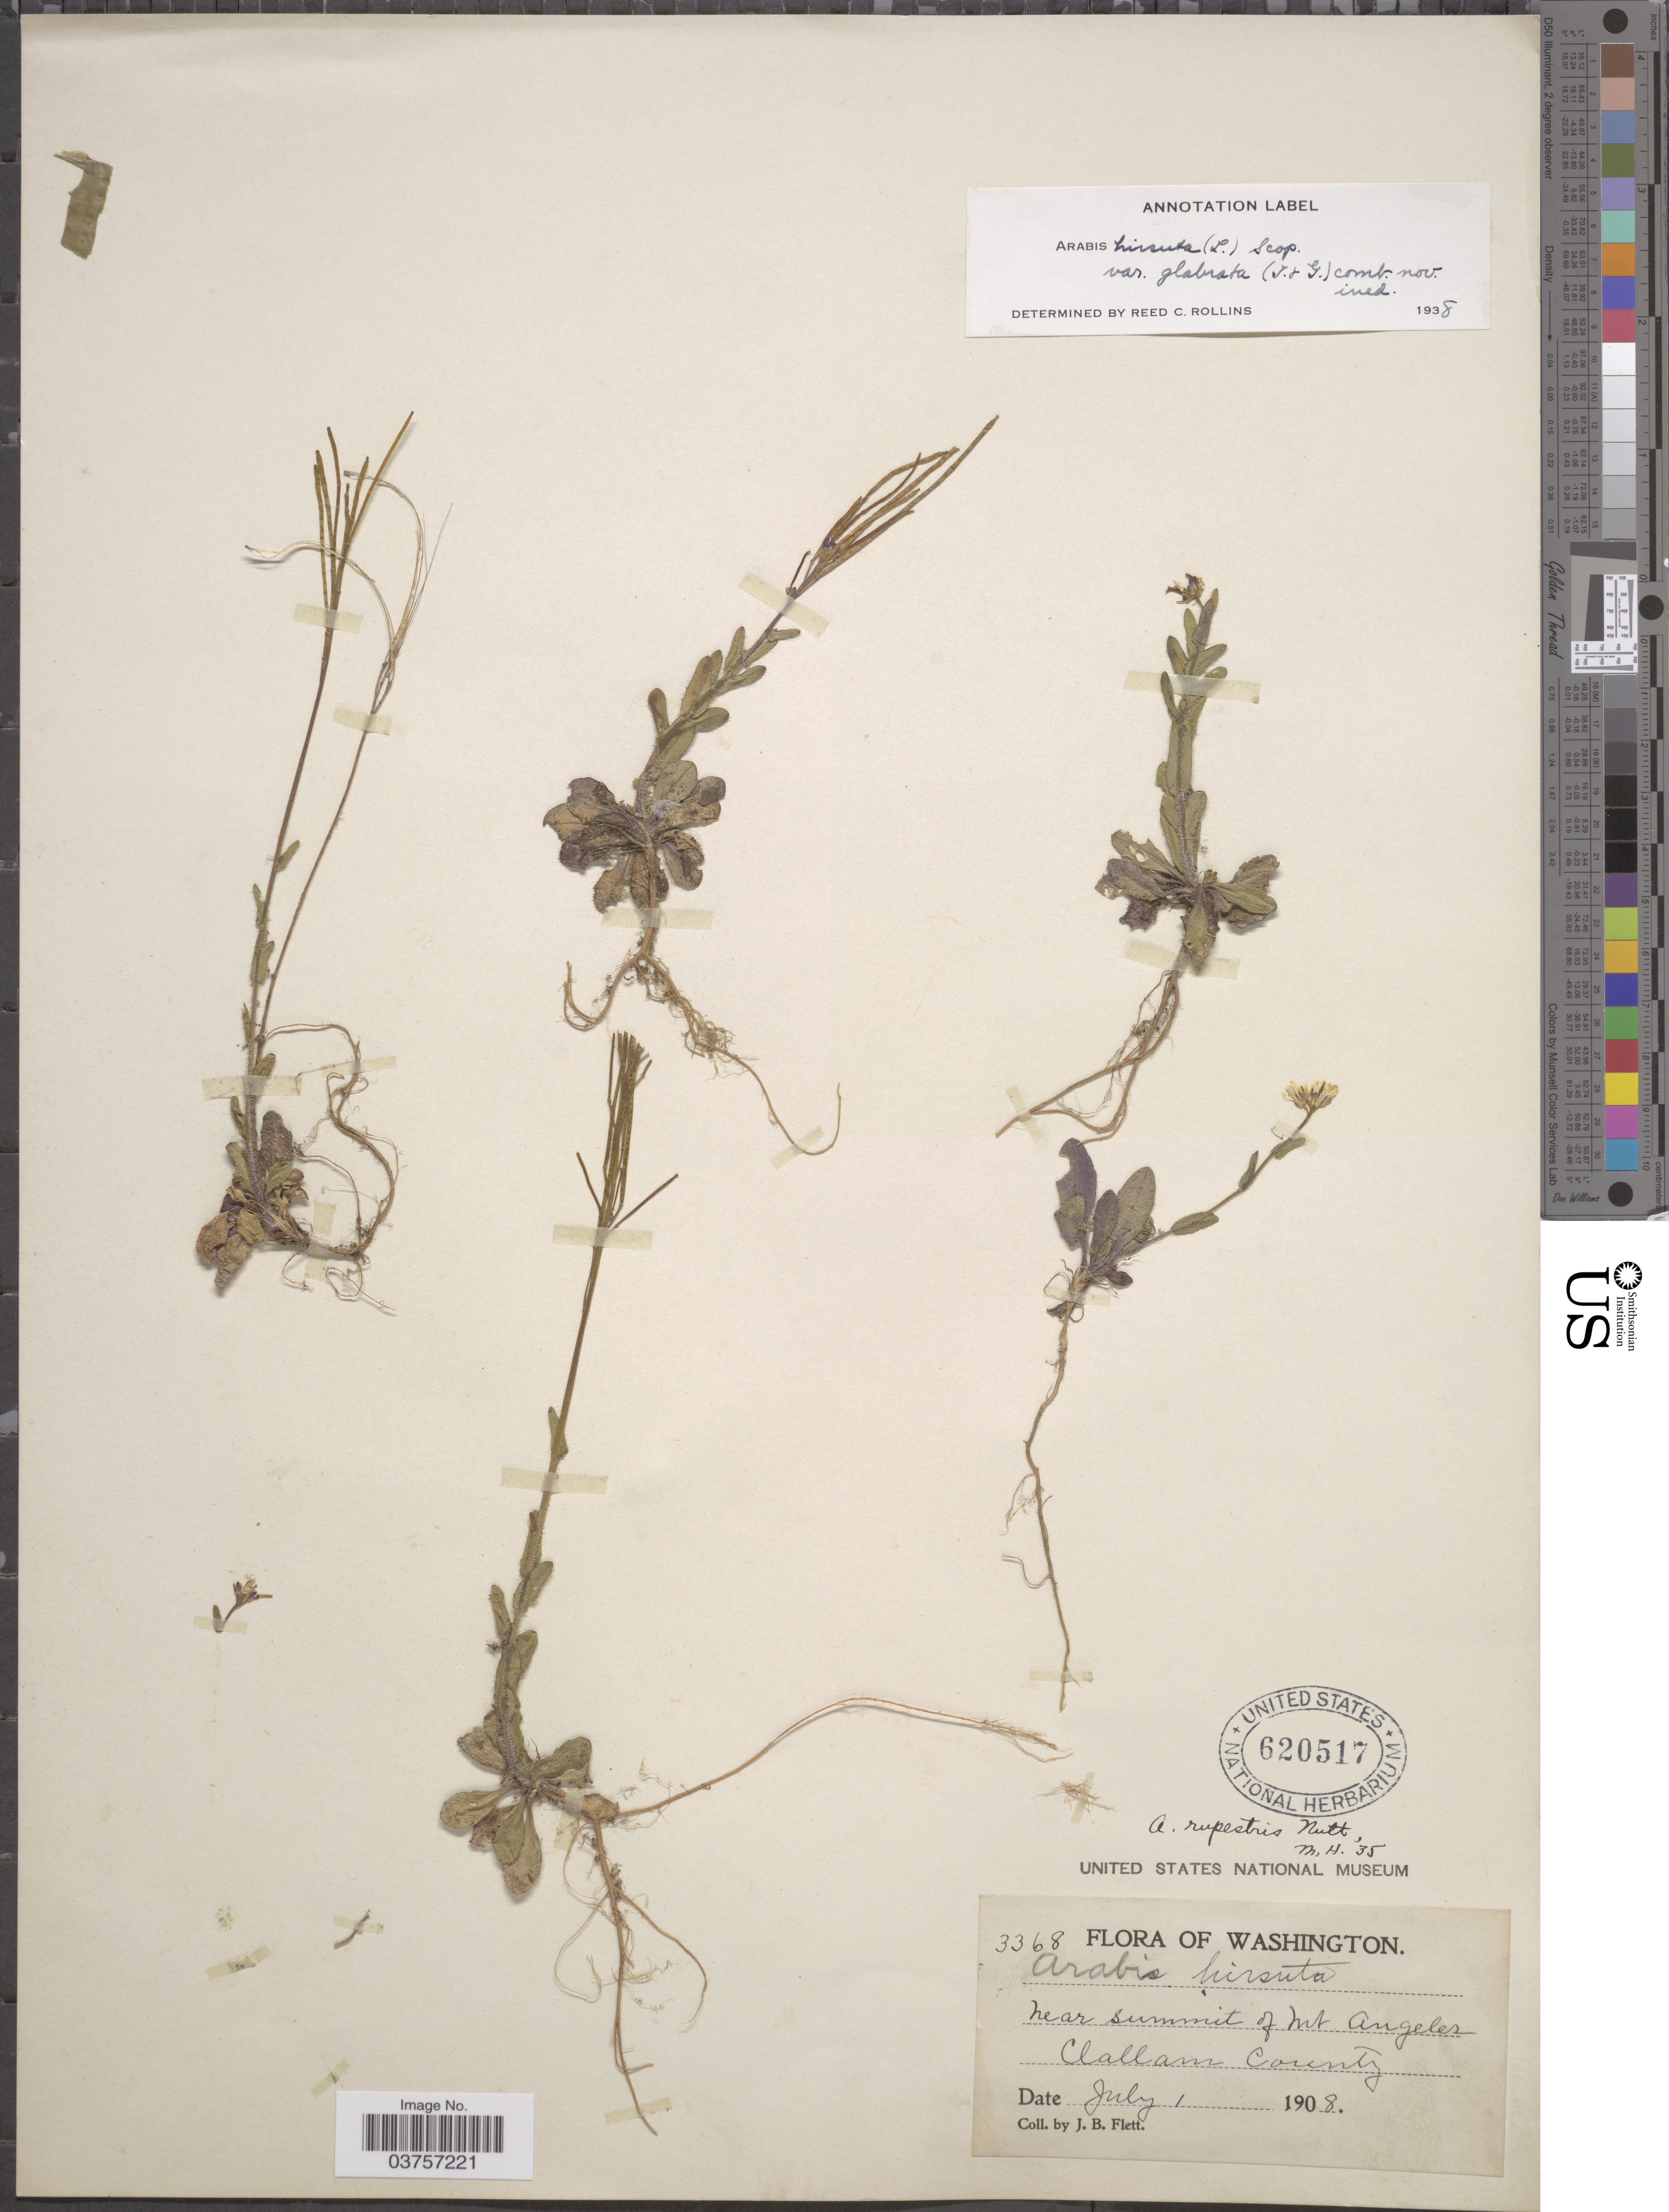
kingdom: Plantae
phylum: Tracheophyta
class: Magnoliopsida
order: Brassicales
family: Brassicaceae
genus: Arabis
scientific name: Arabis hirsuta var. glabrata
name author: Torr. & A. Gray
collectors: J. Flett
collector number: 3368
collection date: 1908-07-01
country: United States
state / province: Washington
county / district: Clallam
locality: Near summit of Mt. Angeles, Clallam County.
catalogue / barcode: US 620517